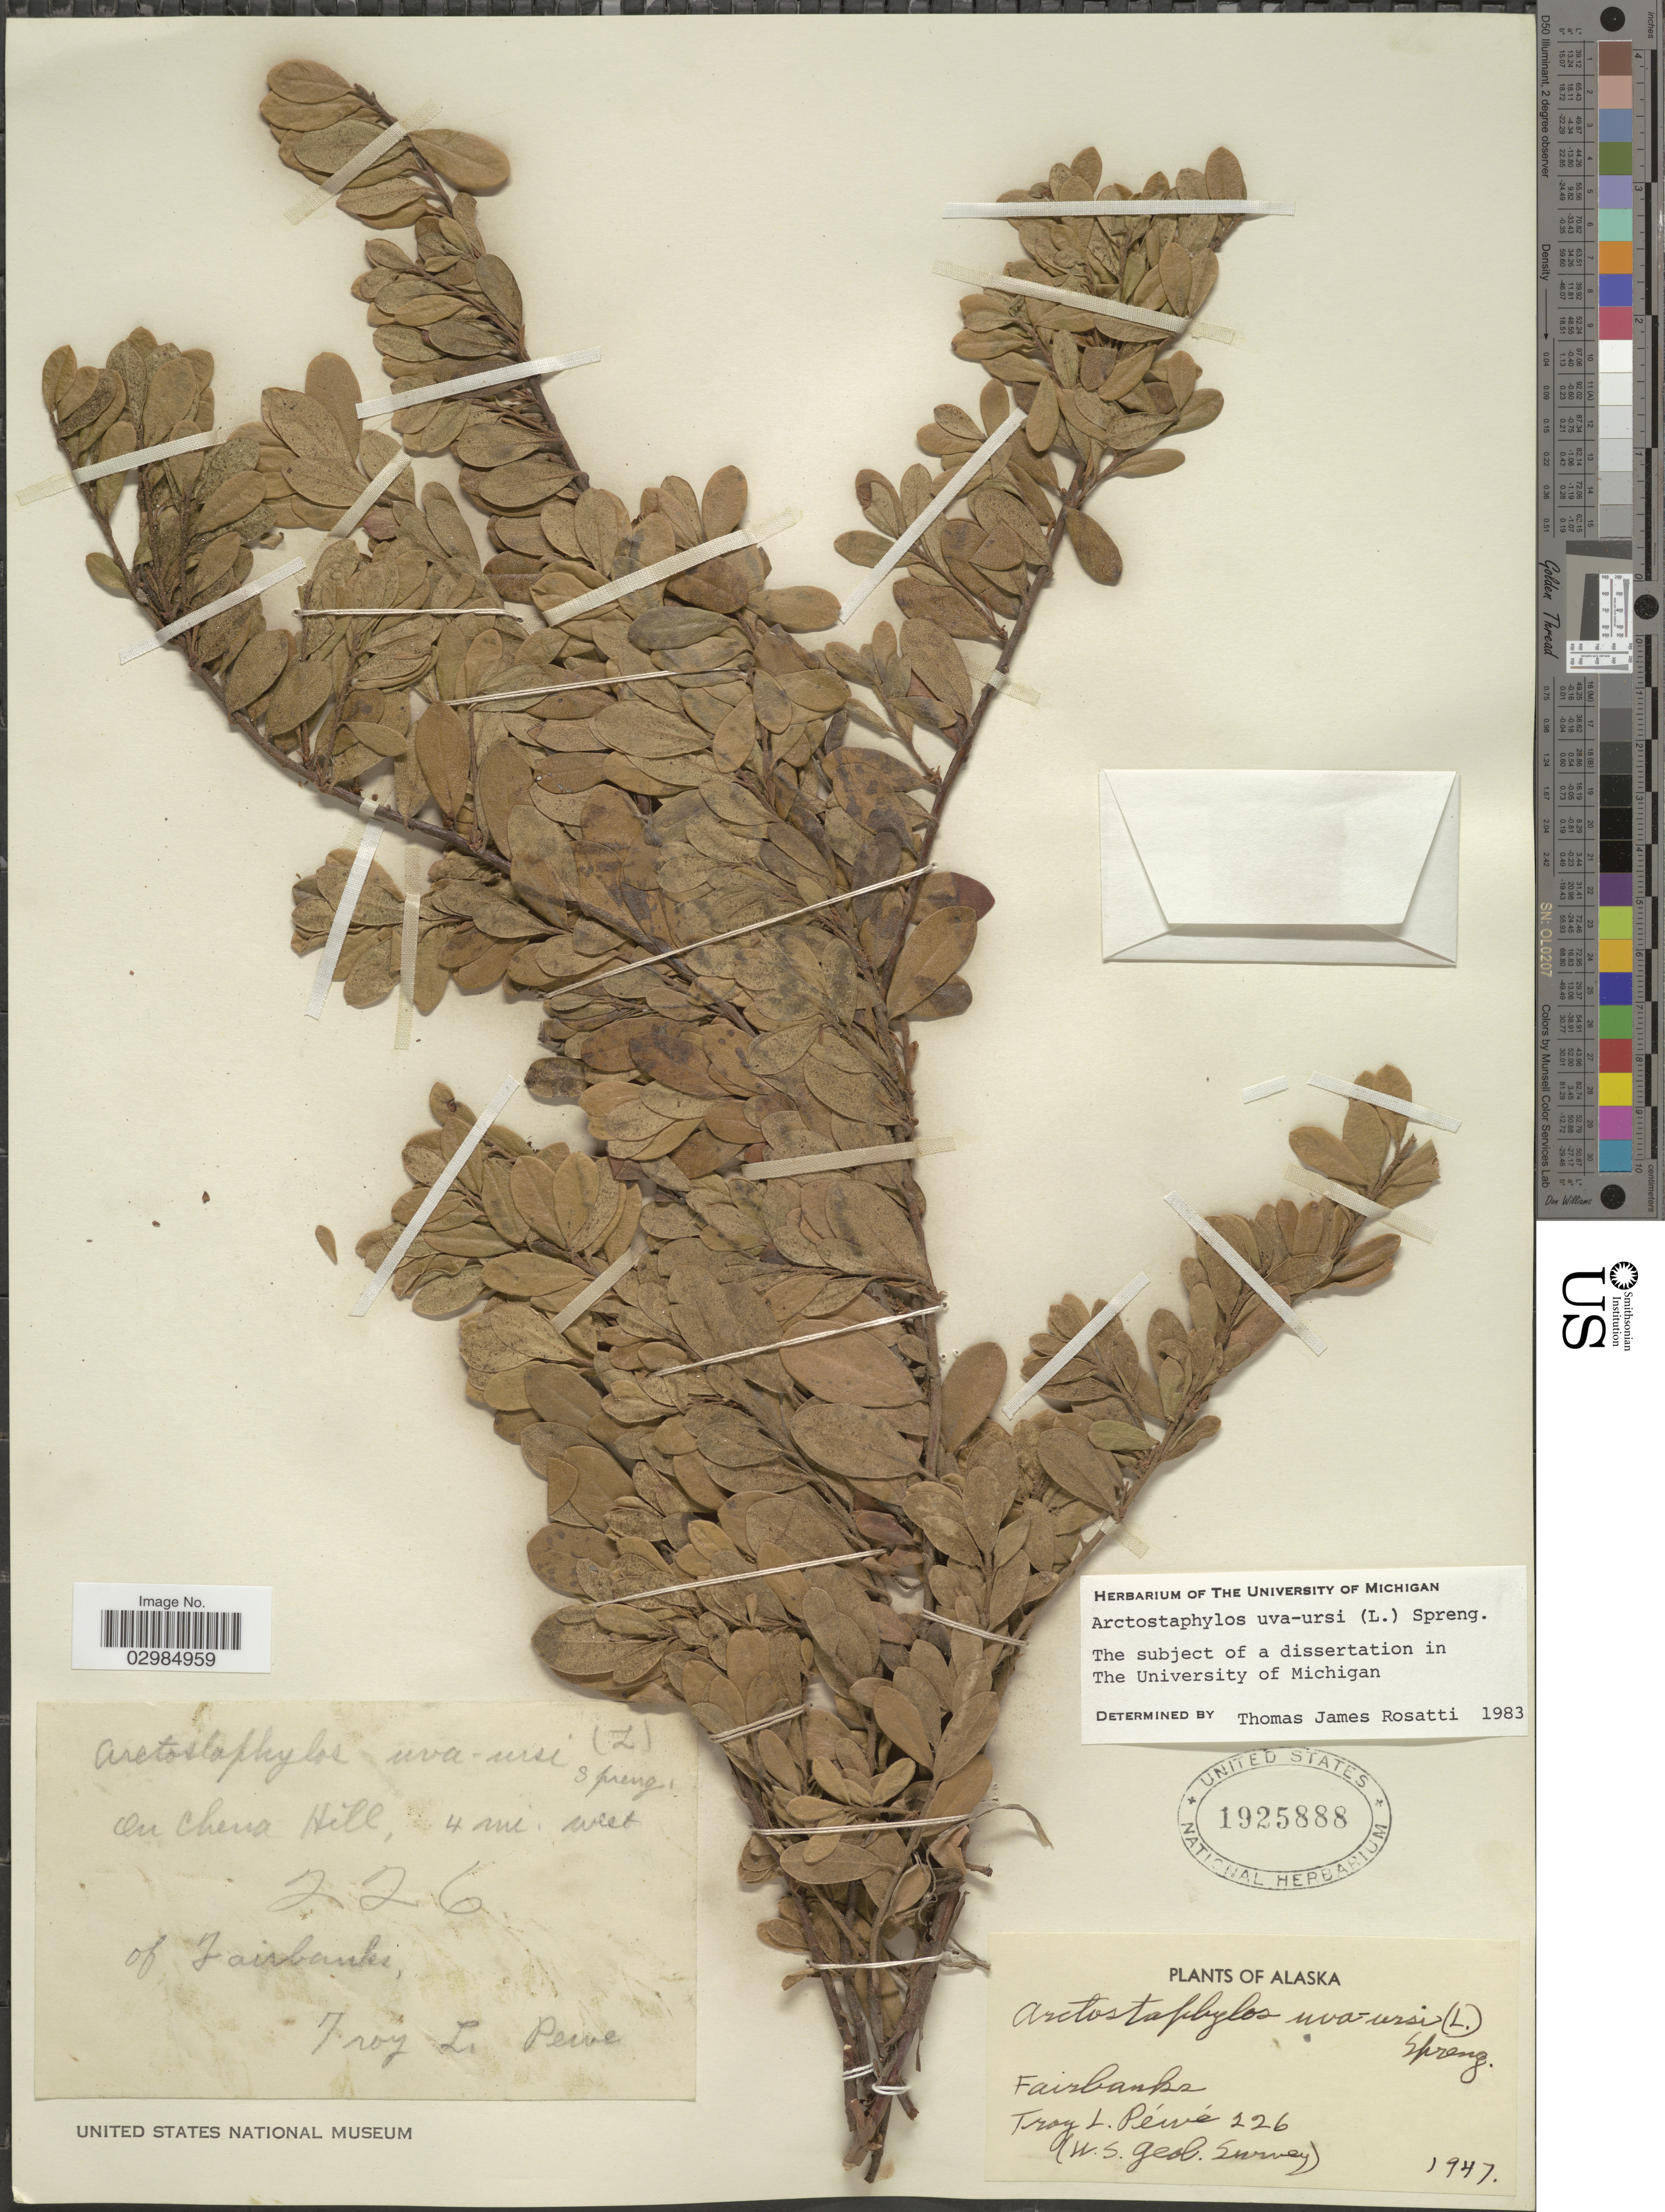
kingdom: Plantae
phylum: Tracheophyta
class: Magnoliopsida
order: Ericales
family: Ericaceae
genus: Arctostaphylos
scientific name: Arctostaphylos uva-ursi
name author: (L.) Spreng.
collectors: T. Péwé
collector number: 226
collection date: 1947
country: United States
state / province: Alaska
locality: On China Hill, 4 mi. west of Fairbanks.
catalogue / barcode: US 1925888